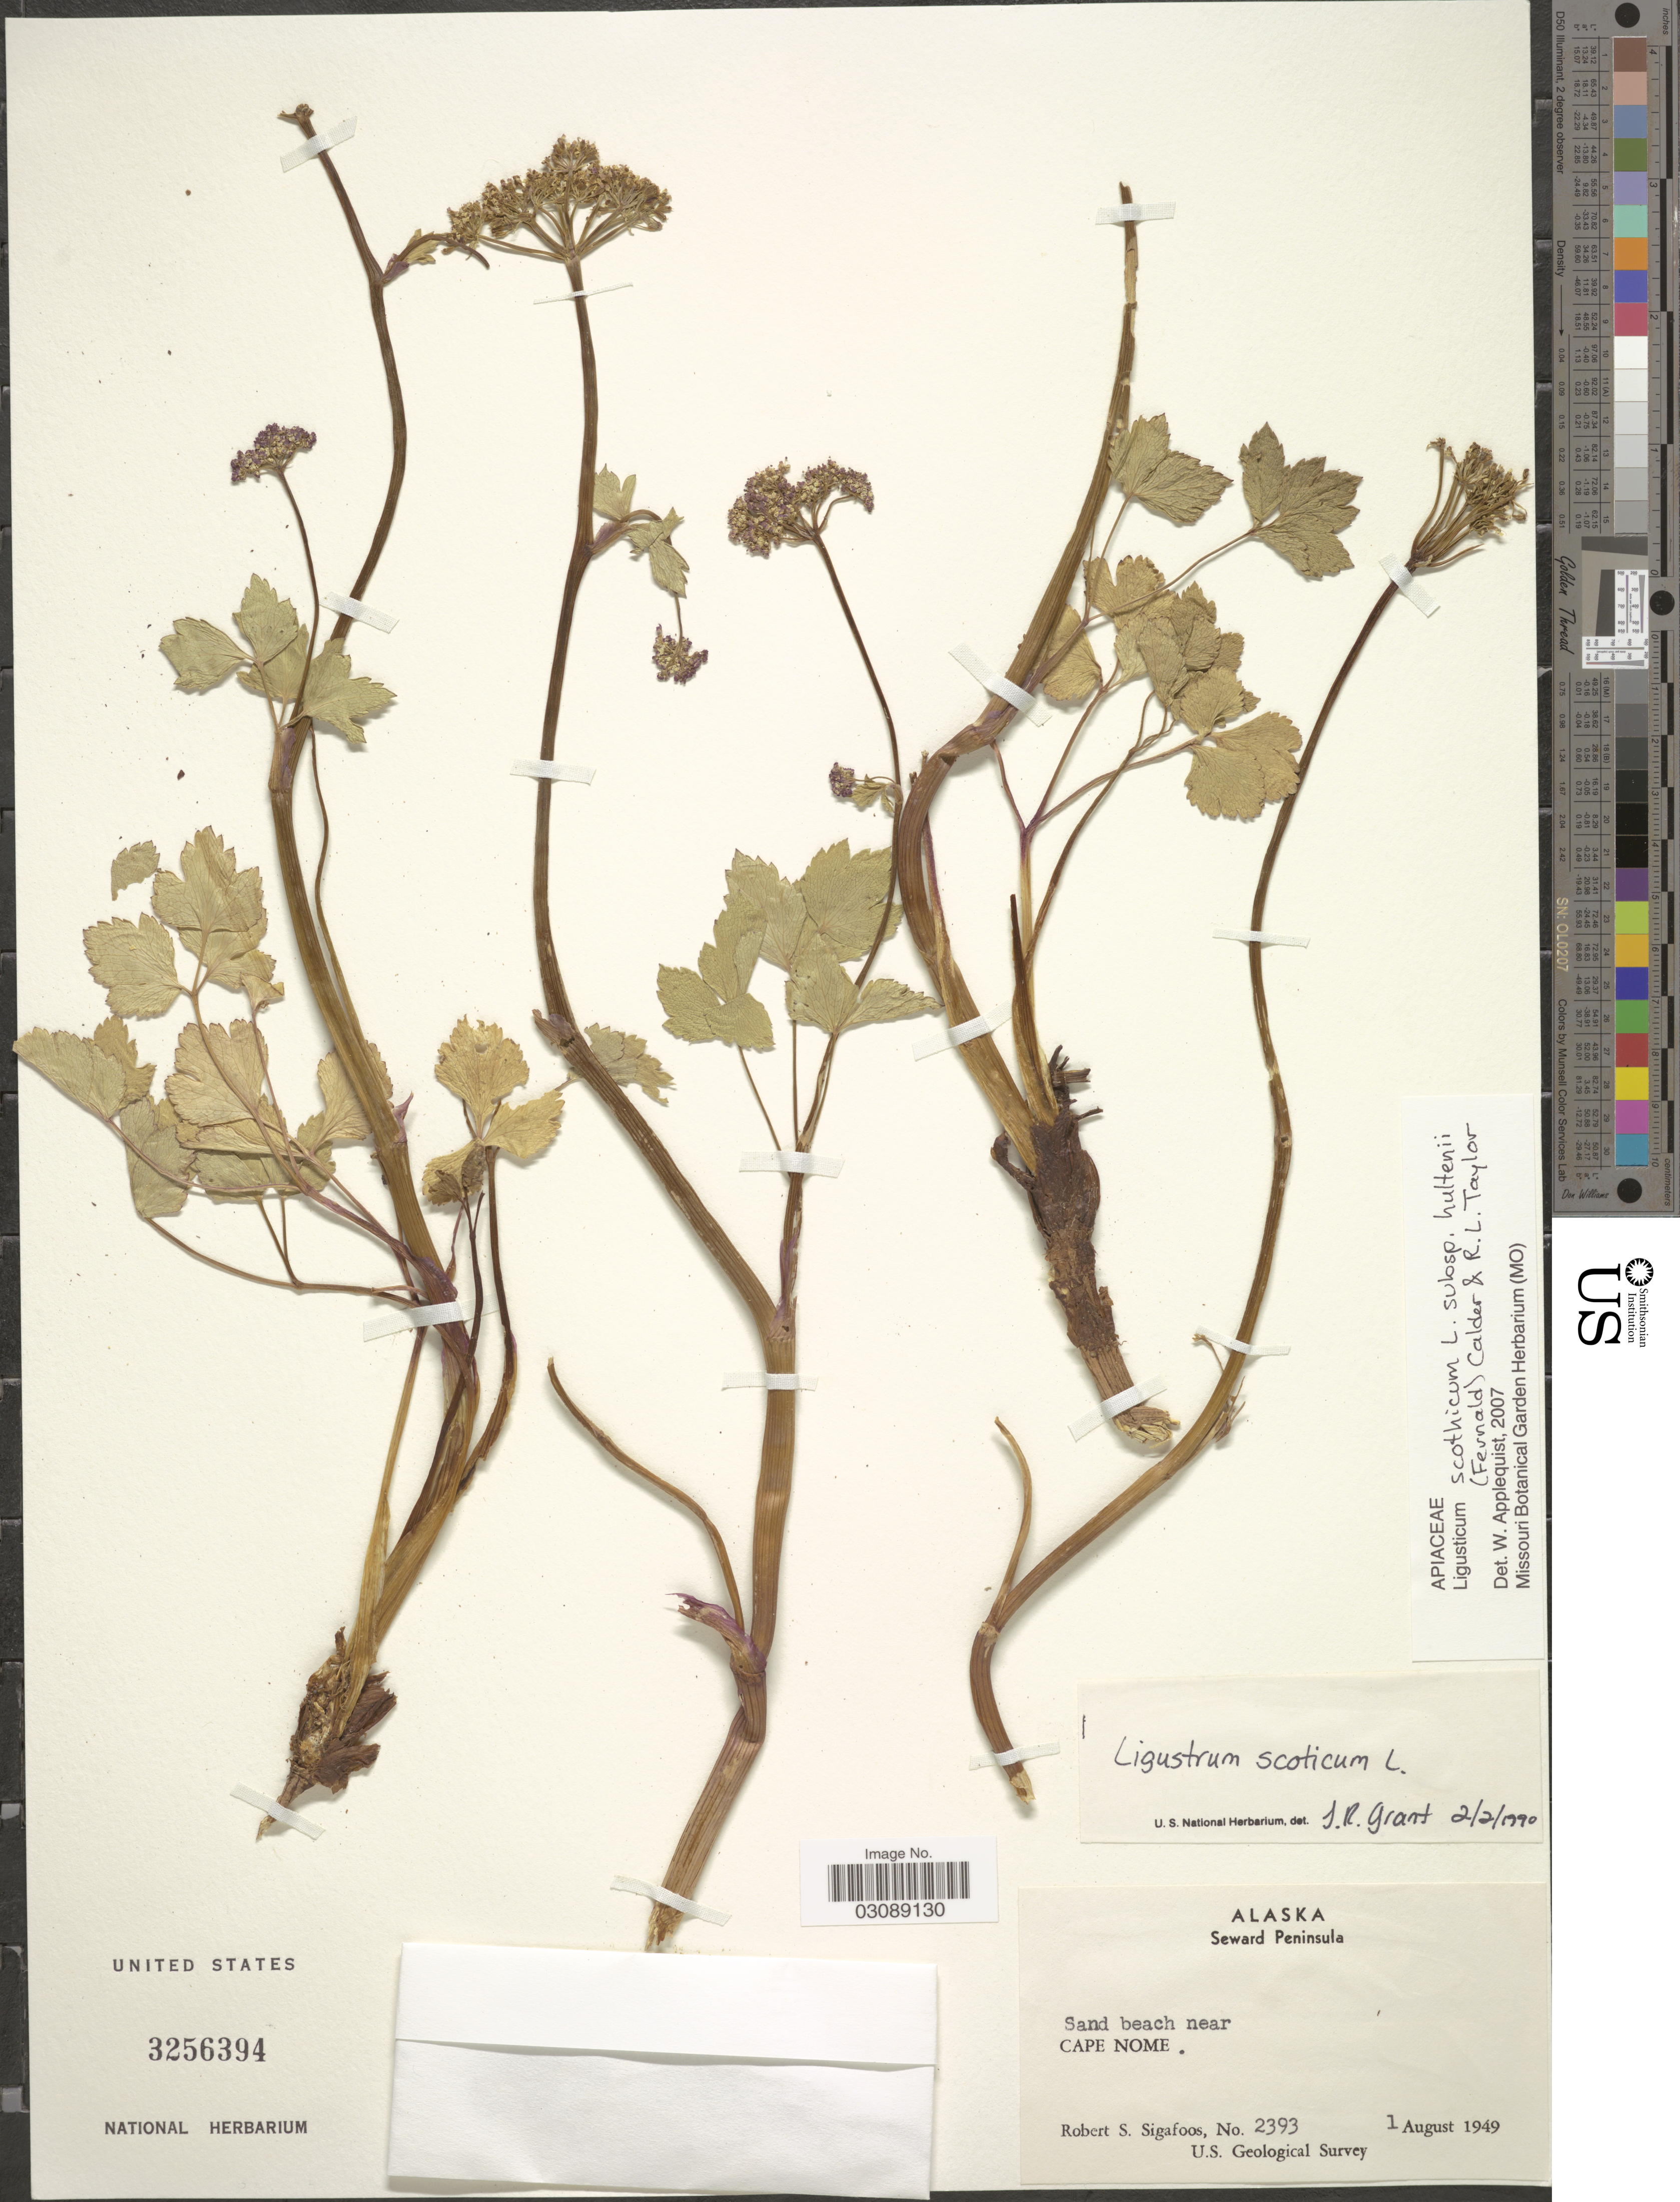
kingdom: Plantae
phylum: Tracheophyta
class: Magnoliopsida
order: Apiales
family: Apiaceae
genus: Ligusticum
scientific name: Ligusticum scoticum subsp. hultenii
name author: (Fernald) Calder & Roy L. Taylor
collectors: R. Sigafoos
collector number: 2393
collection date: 1949-08-01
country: United States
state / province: Alaska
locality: Seward Peninsula, Sand beach near Cape Nome.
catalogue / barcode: US 3256394